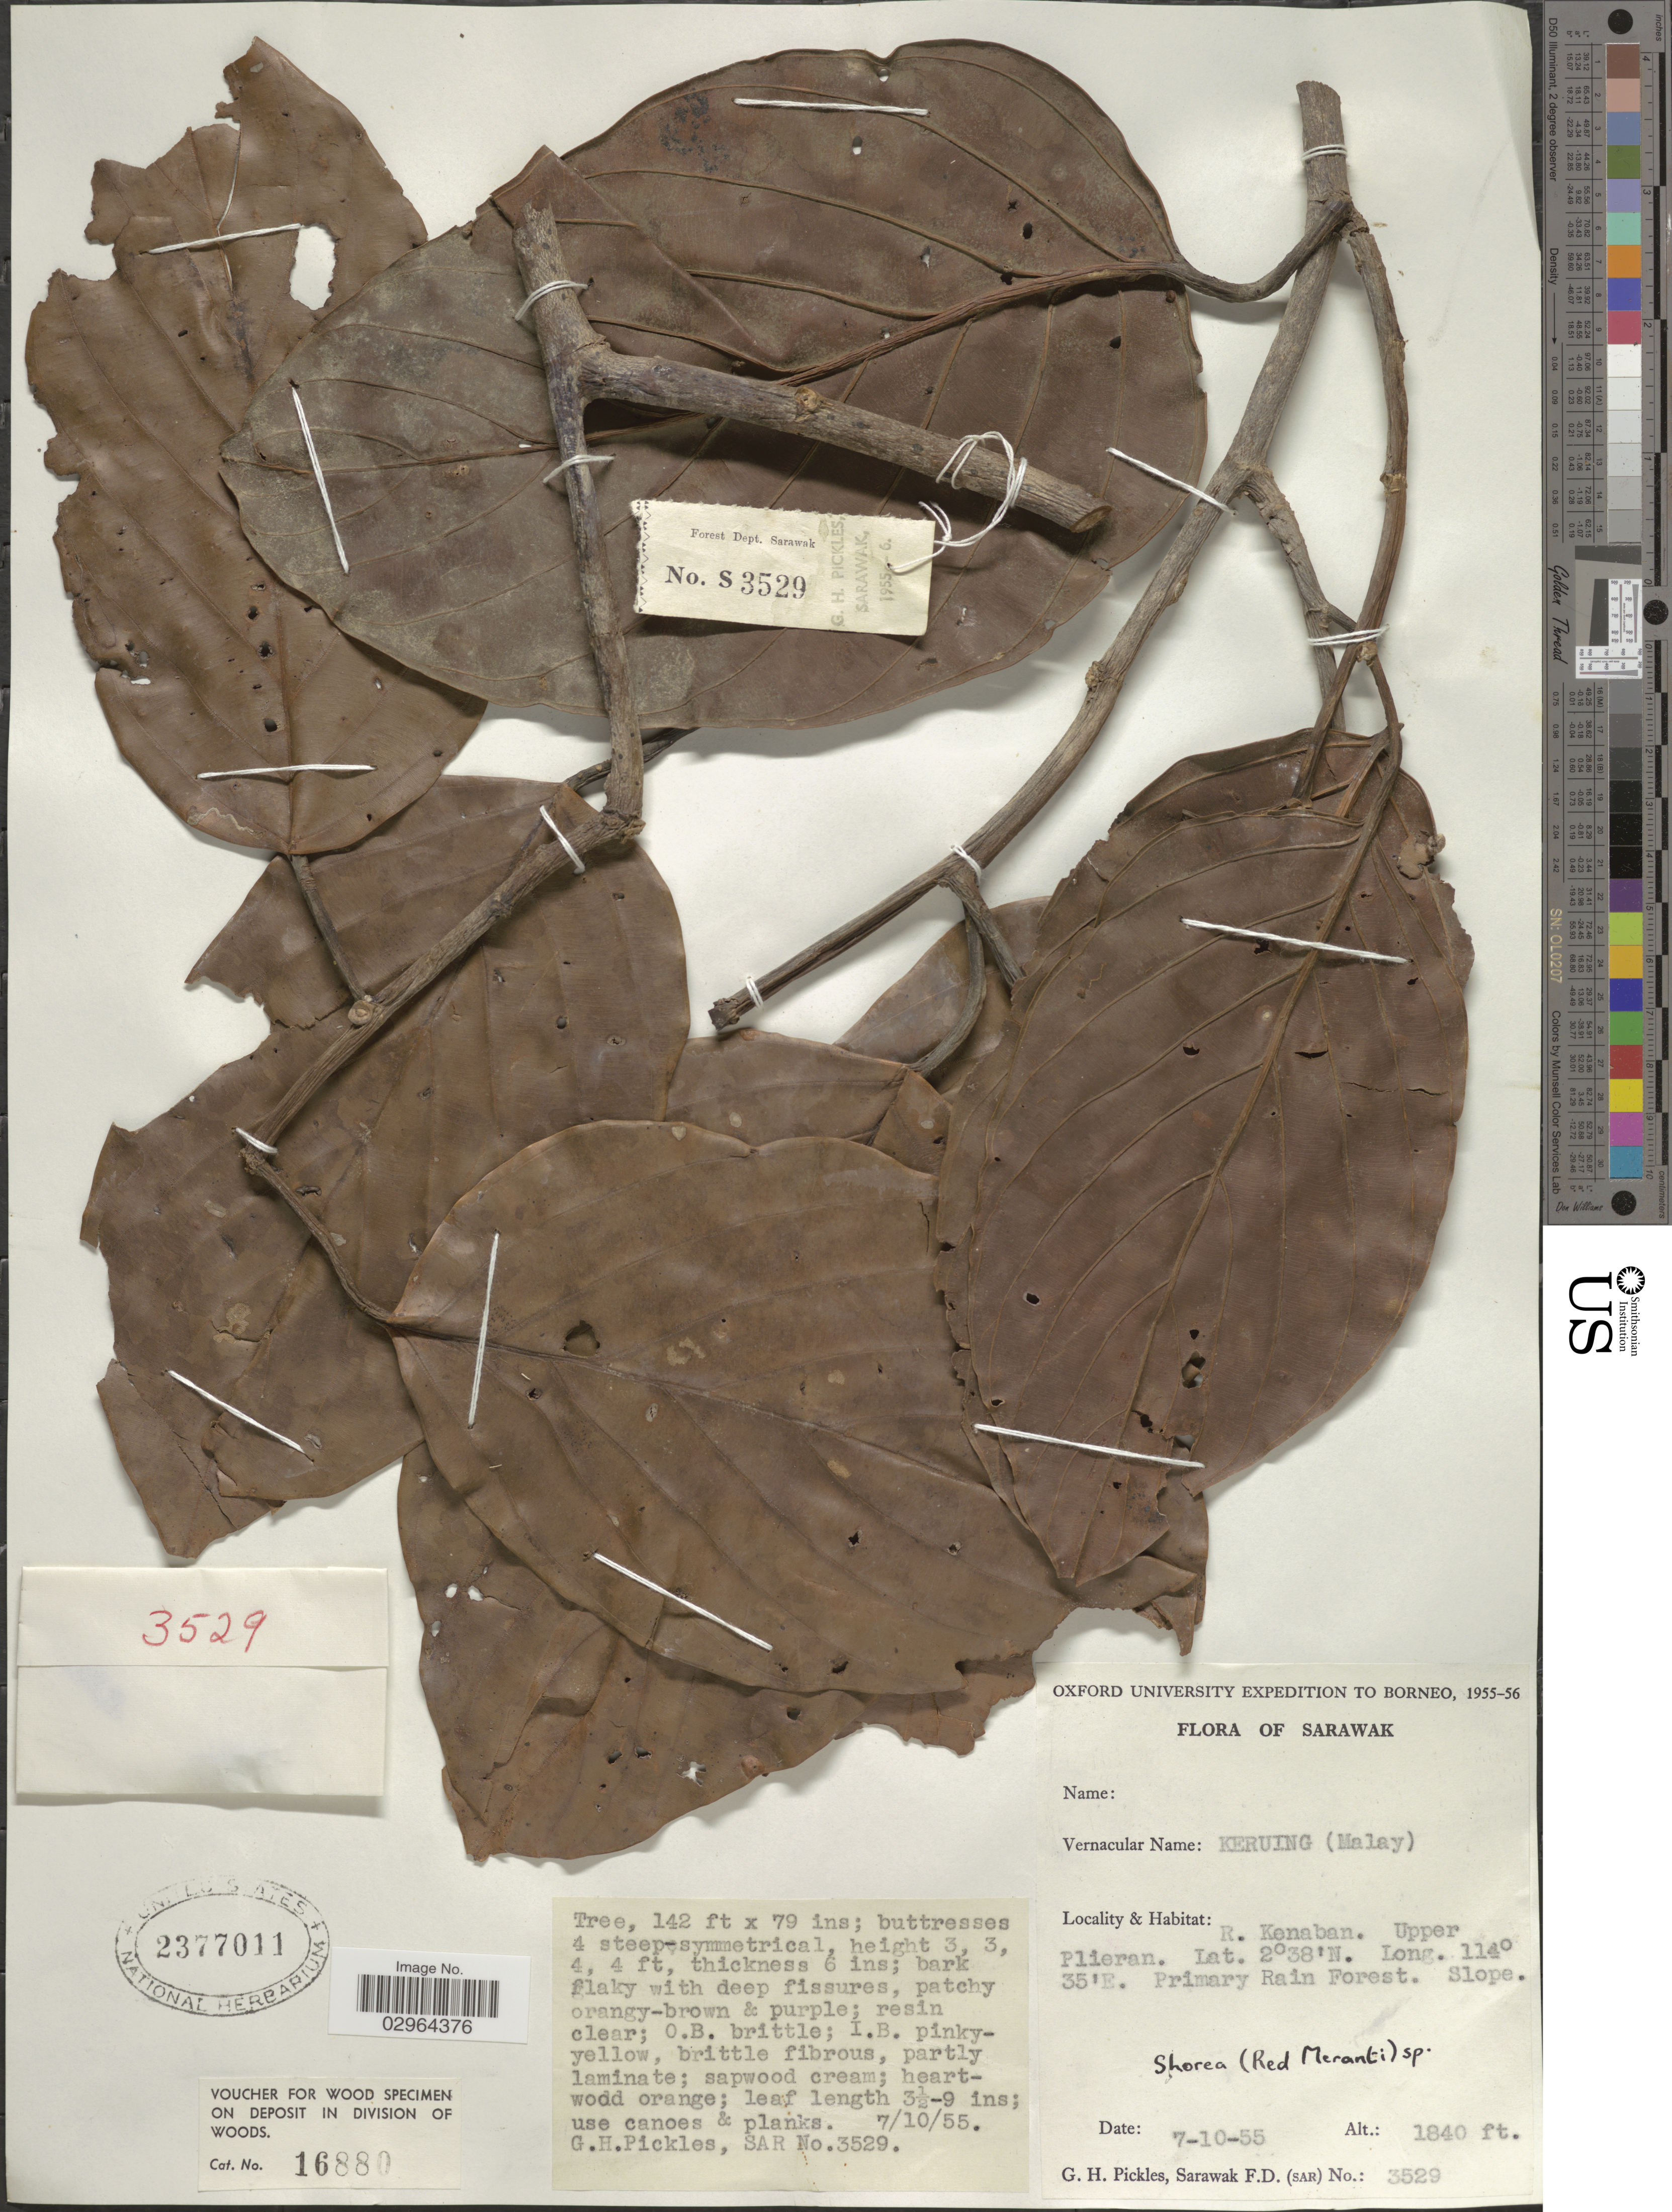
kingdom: Plantae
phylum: Tracheophyta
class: Magnoliopsida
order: Malvales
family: Dipterocarpaceae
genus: Rubroshorea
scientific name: Rubroshorea flaviflora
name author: (G.H.S. Wood ex P.S. Ashton) P.S. Ashton & J. Heck.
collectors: G. Pickles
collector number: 3529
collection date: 1955-10-07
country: Malaysia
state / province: Sarawak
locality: R. Kenaban. Upper Plieran. Borneo.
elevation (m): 561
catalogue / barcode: US 2377011